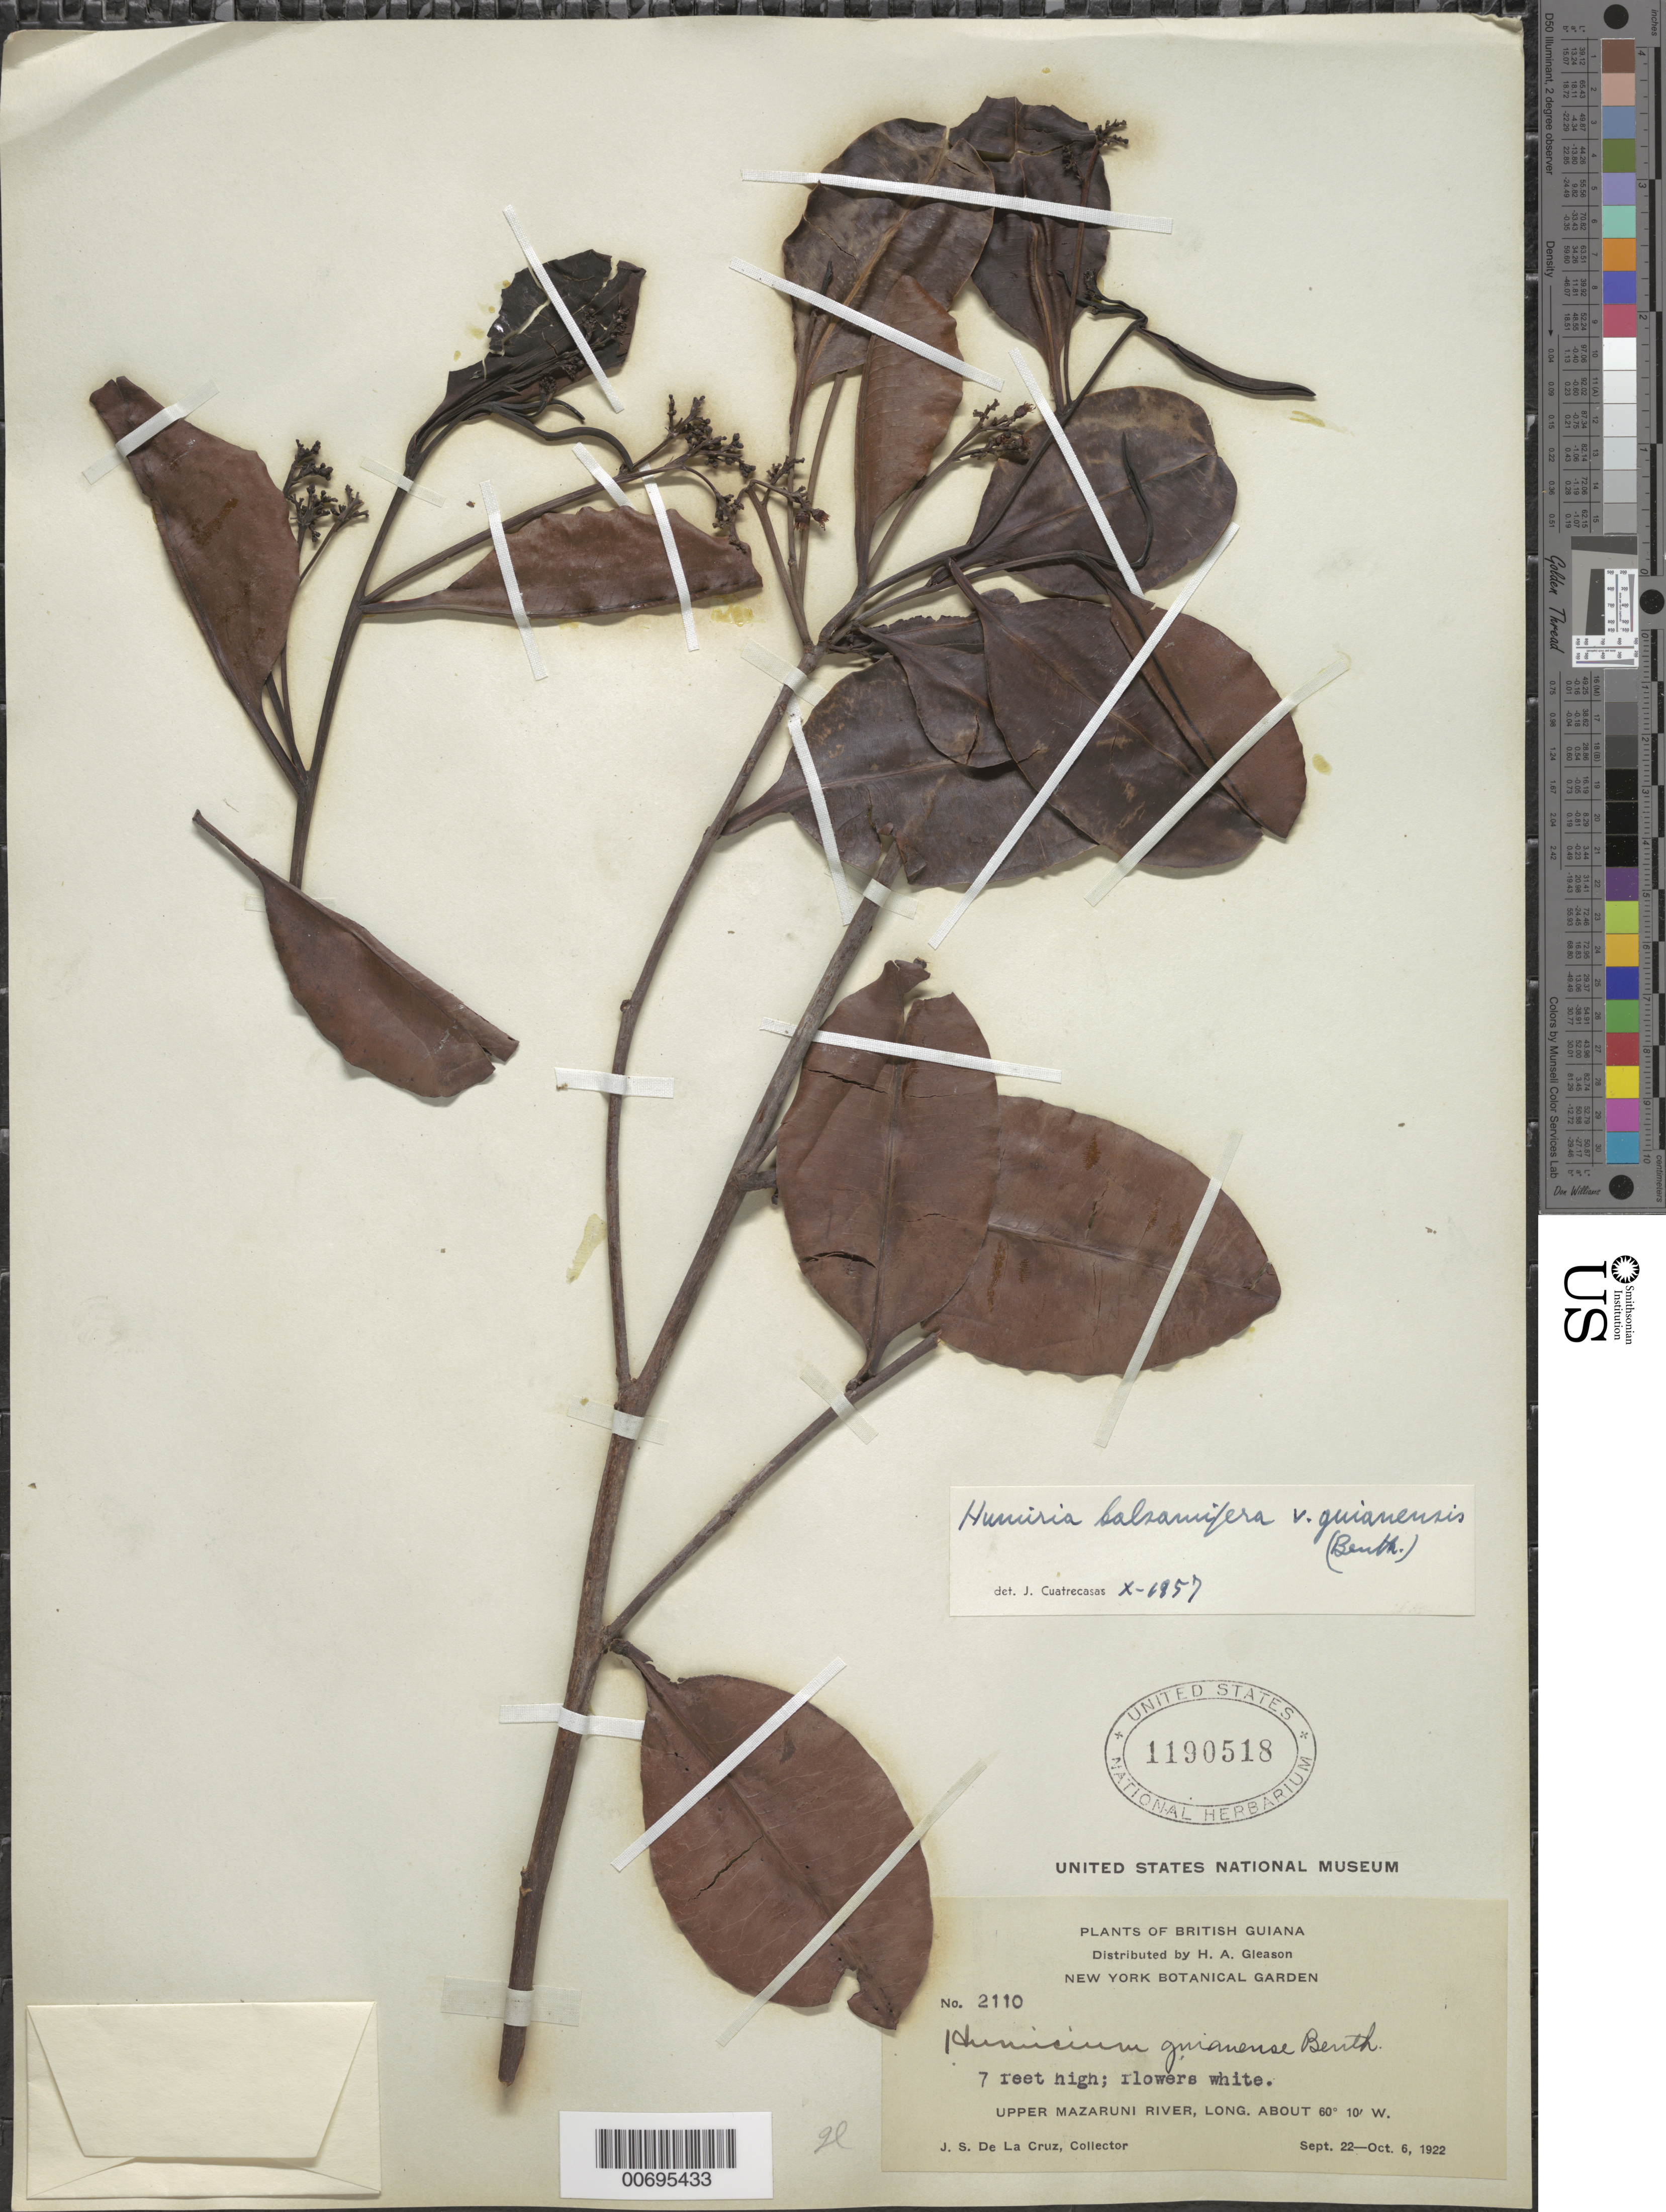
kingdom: Plantae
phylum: Tracheophyta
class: Magnoliopsida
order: Malpighiales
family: Humiriaceae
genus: Humiria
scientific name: Humiria balsamifera var. guianensis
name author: (Benth.) Cuatrec.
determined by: Cuatrecasas, J.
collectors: J. S. de la Cruz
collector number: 2110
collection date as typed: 22-Sep-22 to 6-Oct-22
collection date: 1922-09-22/1922-10-06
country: Guyana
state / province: Cuyuni-Mazaruni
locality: Upper Mazaruni R.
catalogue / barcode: US 1190518